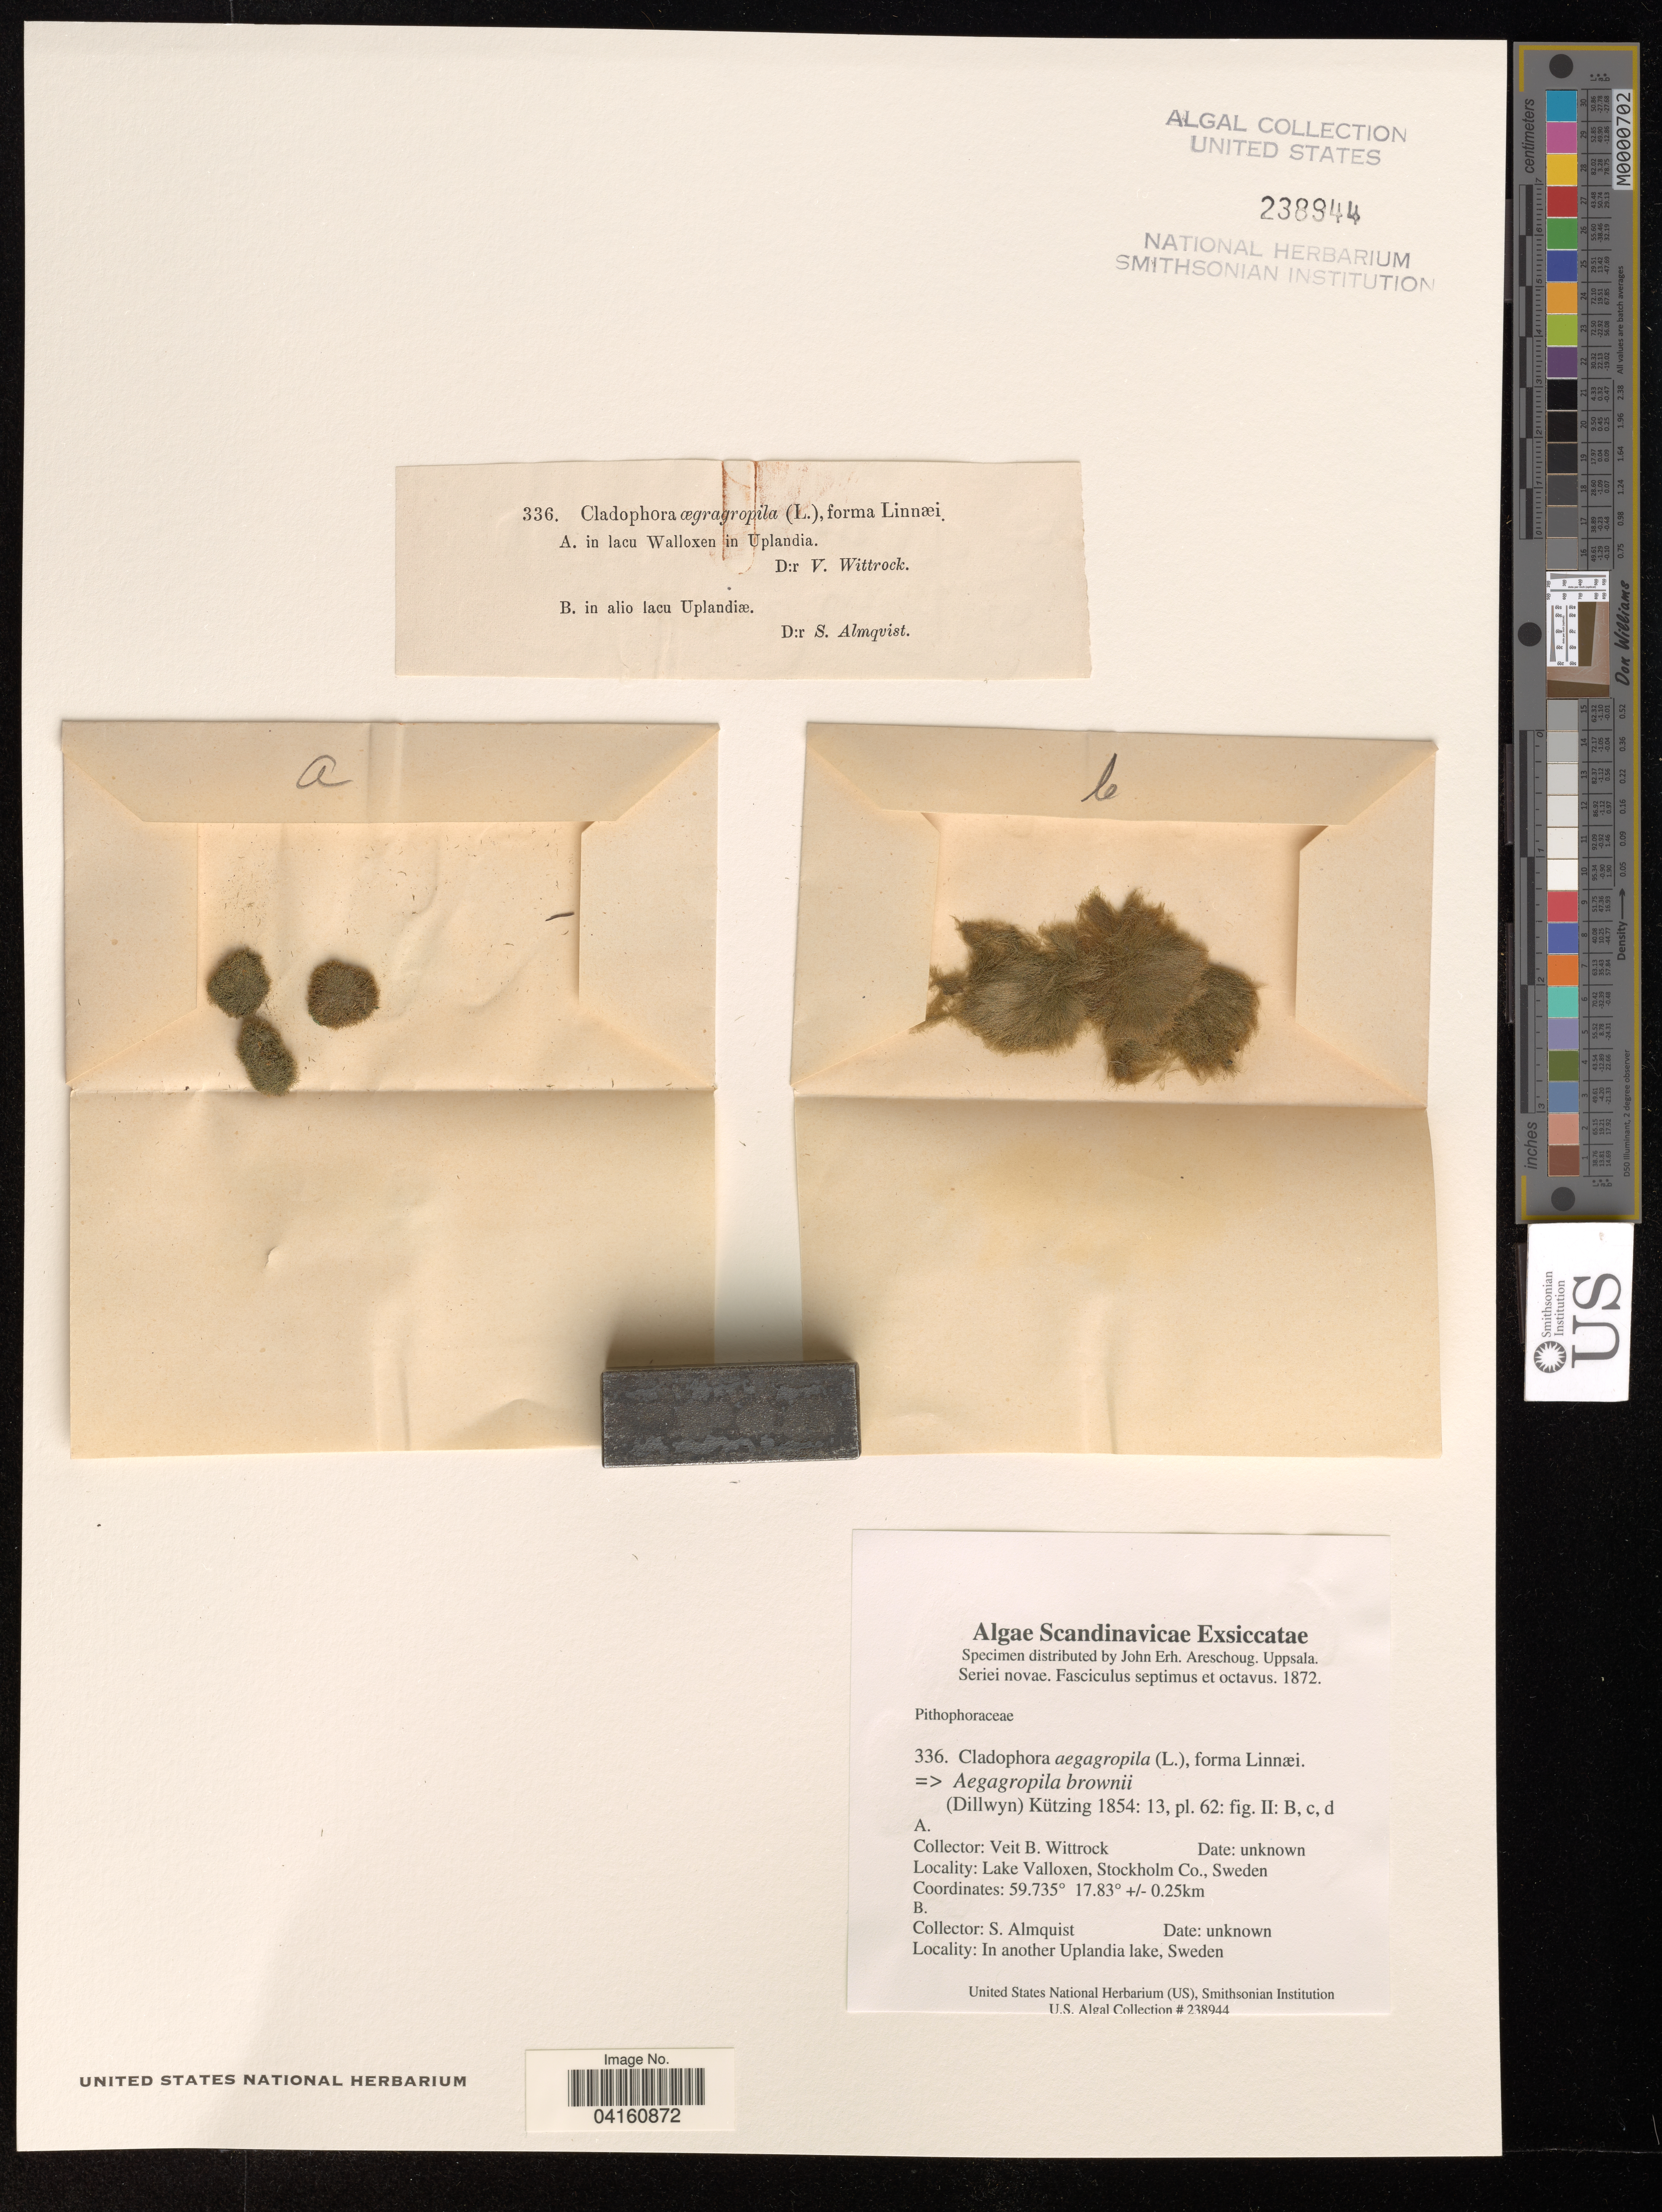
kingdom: Plantae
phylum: Chlorophyta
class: Ulvophyceae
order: Cladophorales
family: Cladophoraceae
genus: Aegagropila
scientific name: Aegagropila brownii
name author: (Dillwyn) Kützing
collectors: V. Wittrock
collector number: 336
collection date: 1872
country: Sweden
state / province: Stockholm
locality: Lake Valloxen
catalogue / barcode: US 238944